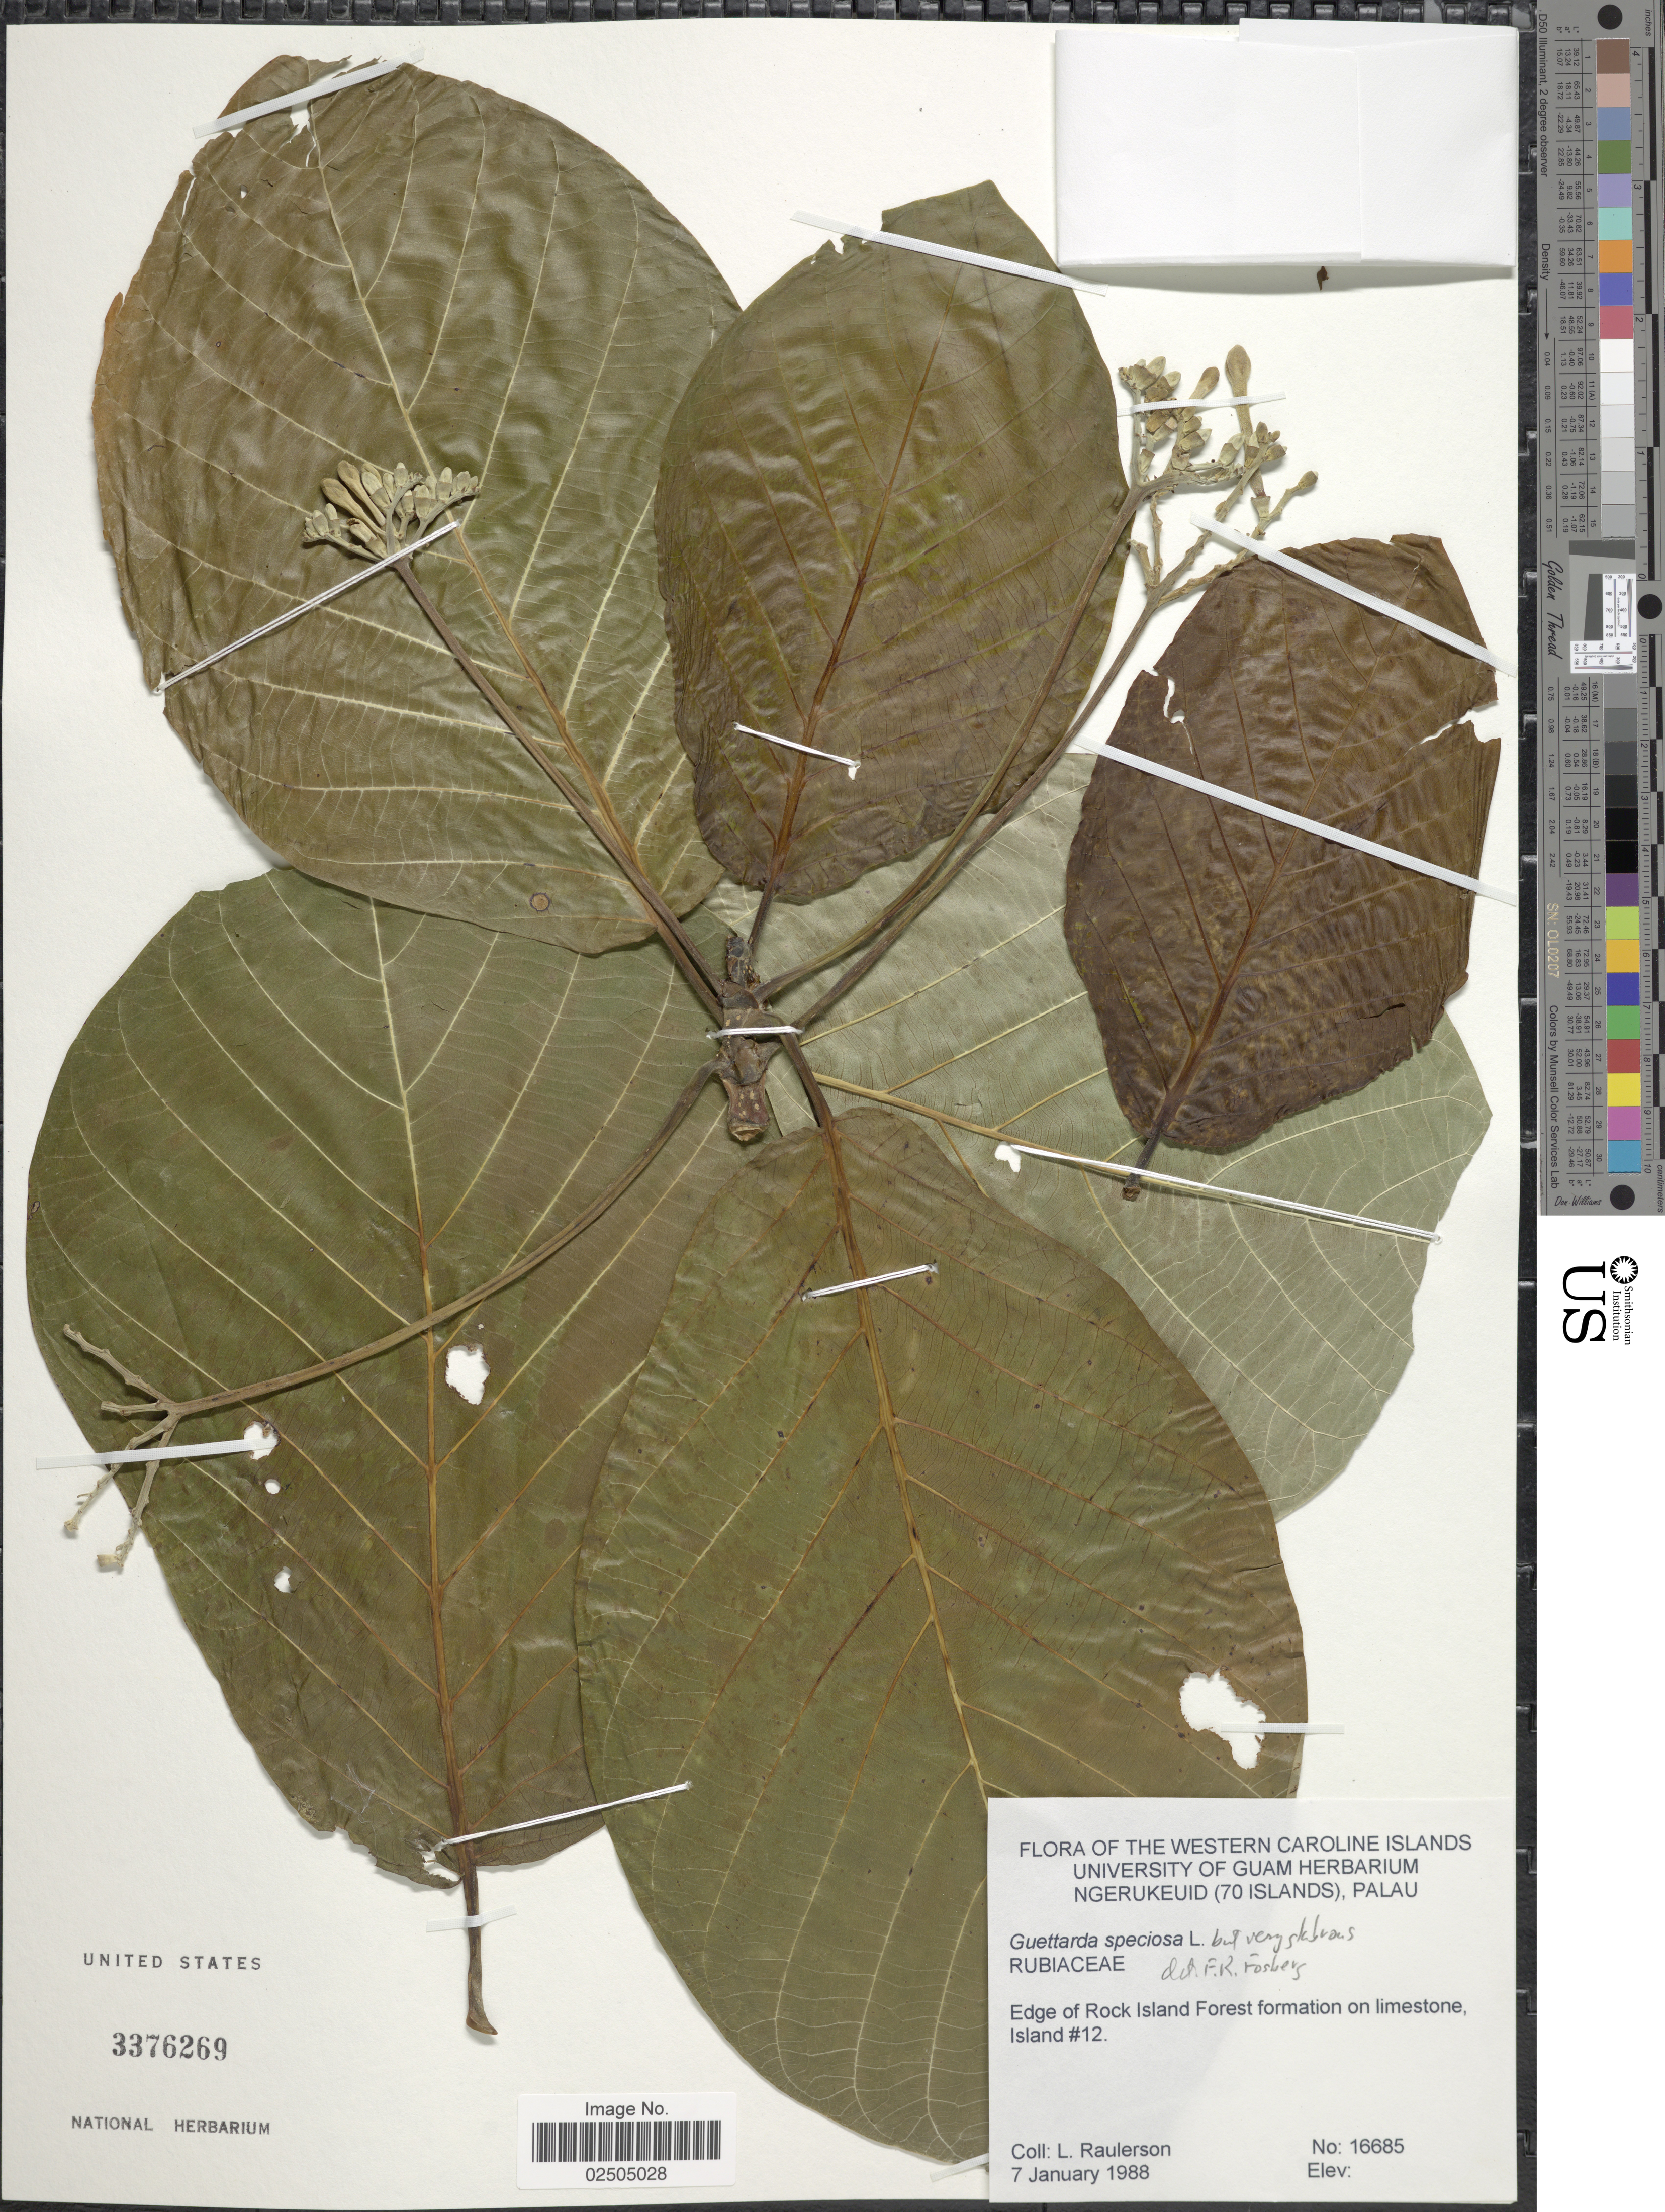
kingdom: Plantae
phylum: Tracheophyta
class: Magnoliopsida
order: Gentianales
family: Rubiaceae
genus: Guettarda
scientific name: Guettarda speciosa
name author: L.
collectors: L. Raulerson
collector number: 16685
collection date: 1988-01-07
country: Palau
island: Ngerukeuid [Orukuizu]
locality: The Western Caroline Islands, Ngerukeuid (70 Islands), Palau, Edge of Rock Island Forest formation on limestone, Island #12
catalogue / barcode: US 3376269